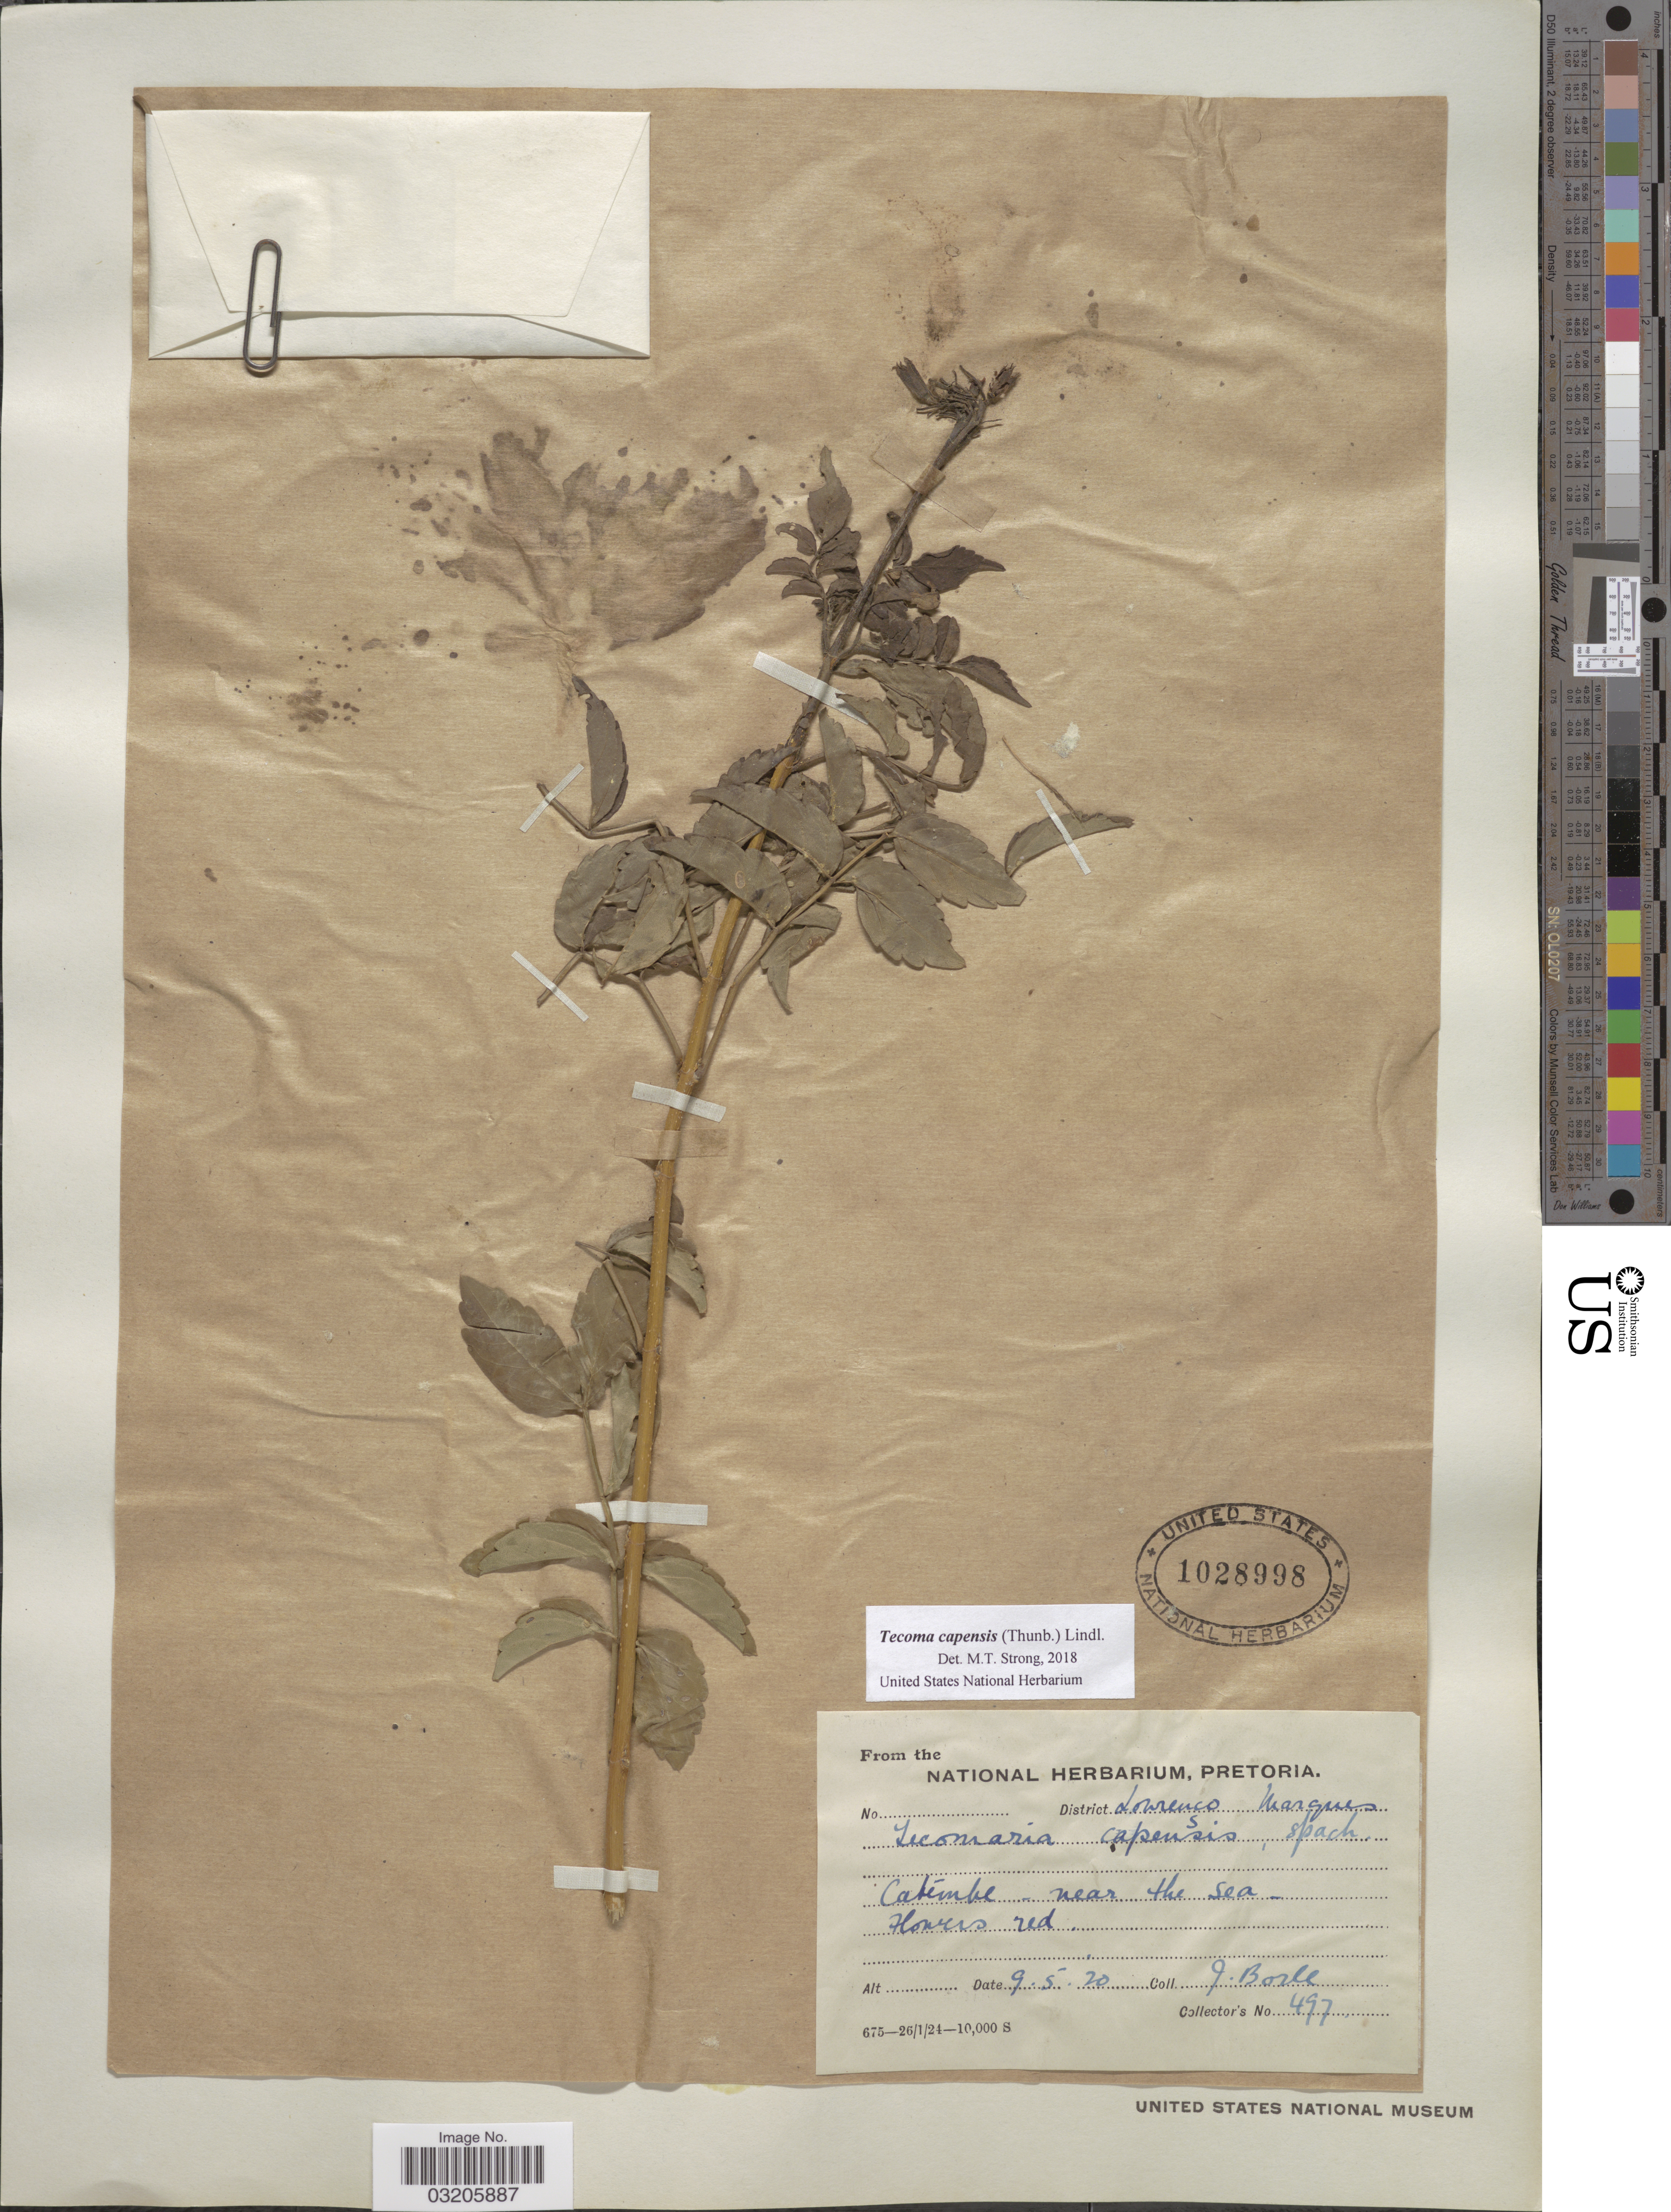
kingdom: Plantae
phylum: Tracheophyta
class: Magnoliopsida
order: Lamiales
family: Bignoniaceae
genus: Tecoma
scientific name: Tecoma capensis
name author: (Thunb.) Lindl.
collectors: J. Borle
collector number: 497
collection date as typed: Transcribed d/m/y: 9/5/20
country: Mozambique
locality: Lourenco Marques. Catémbe, near the sea.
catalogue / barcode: US 1028998